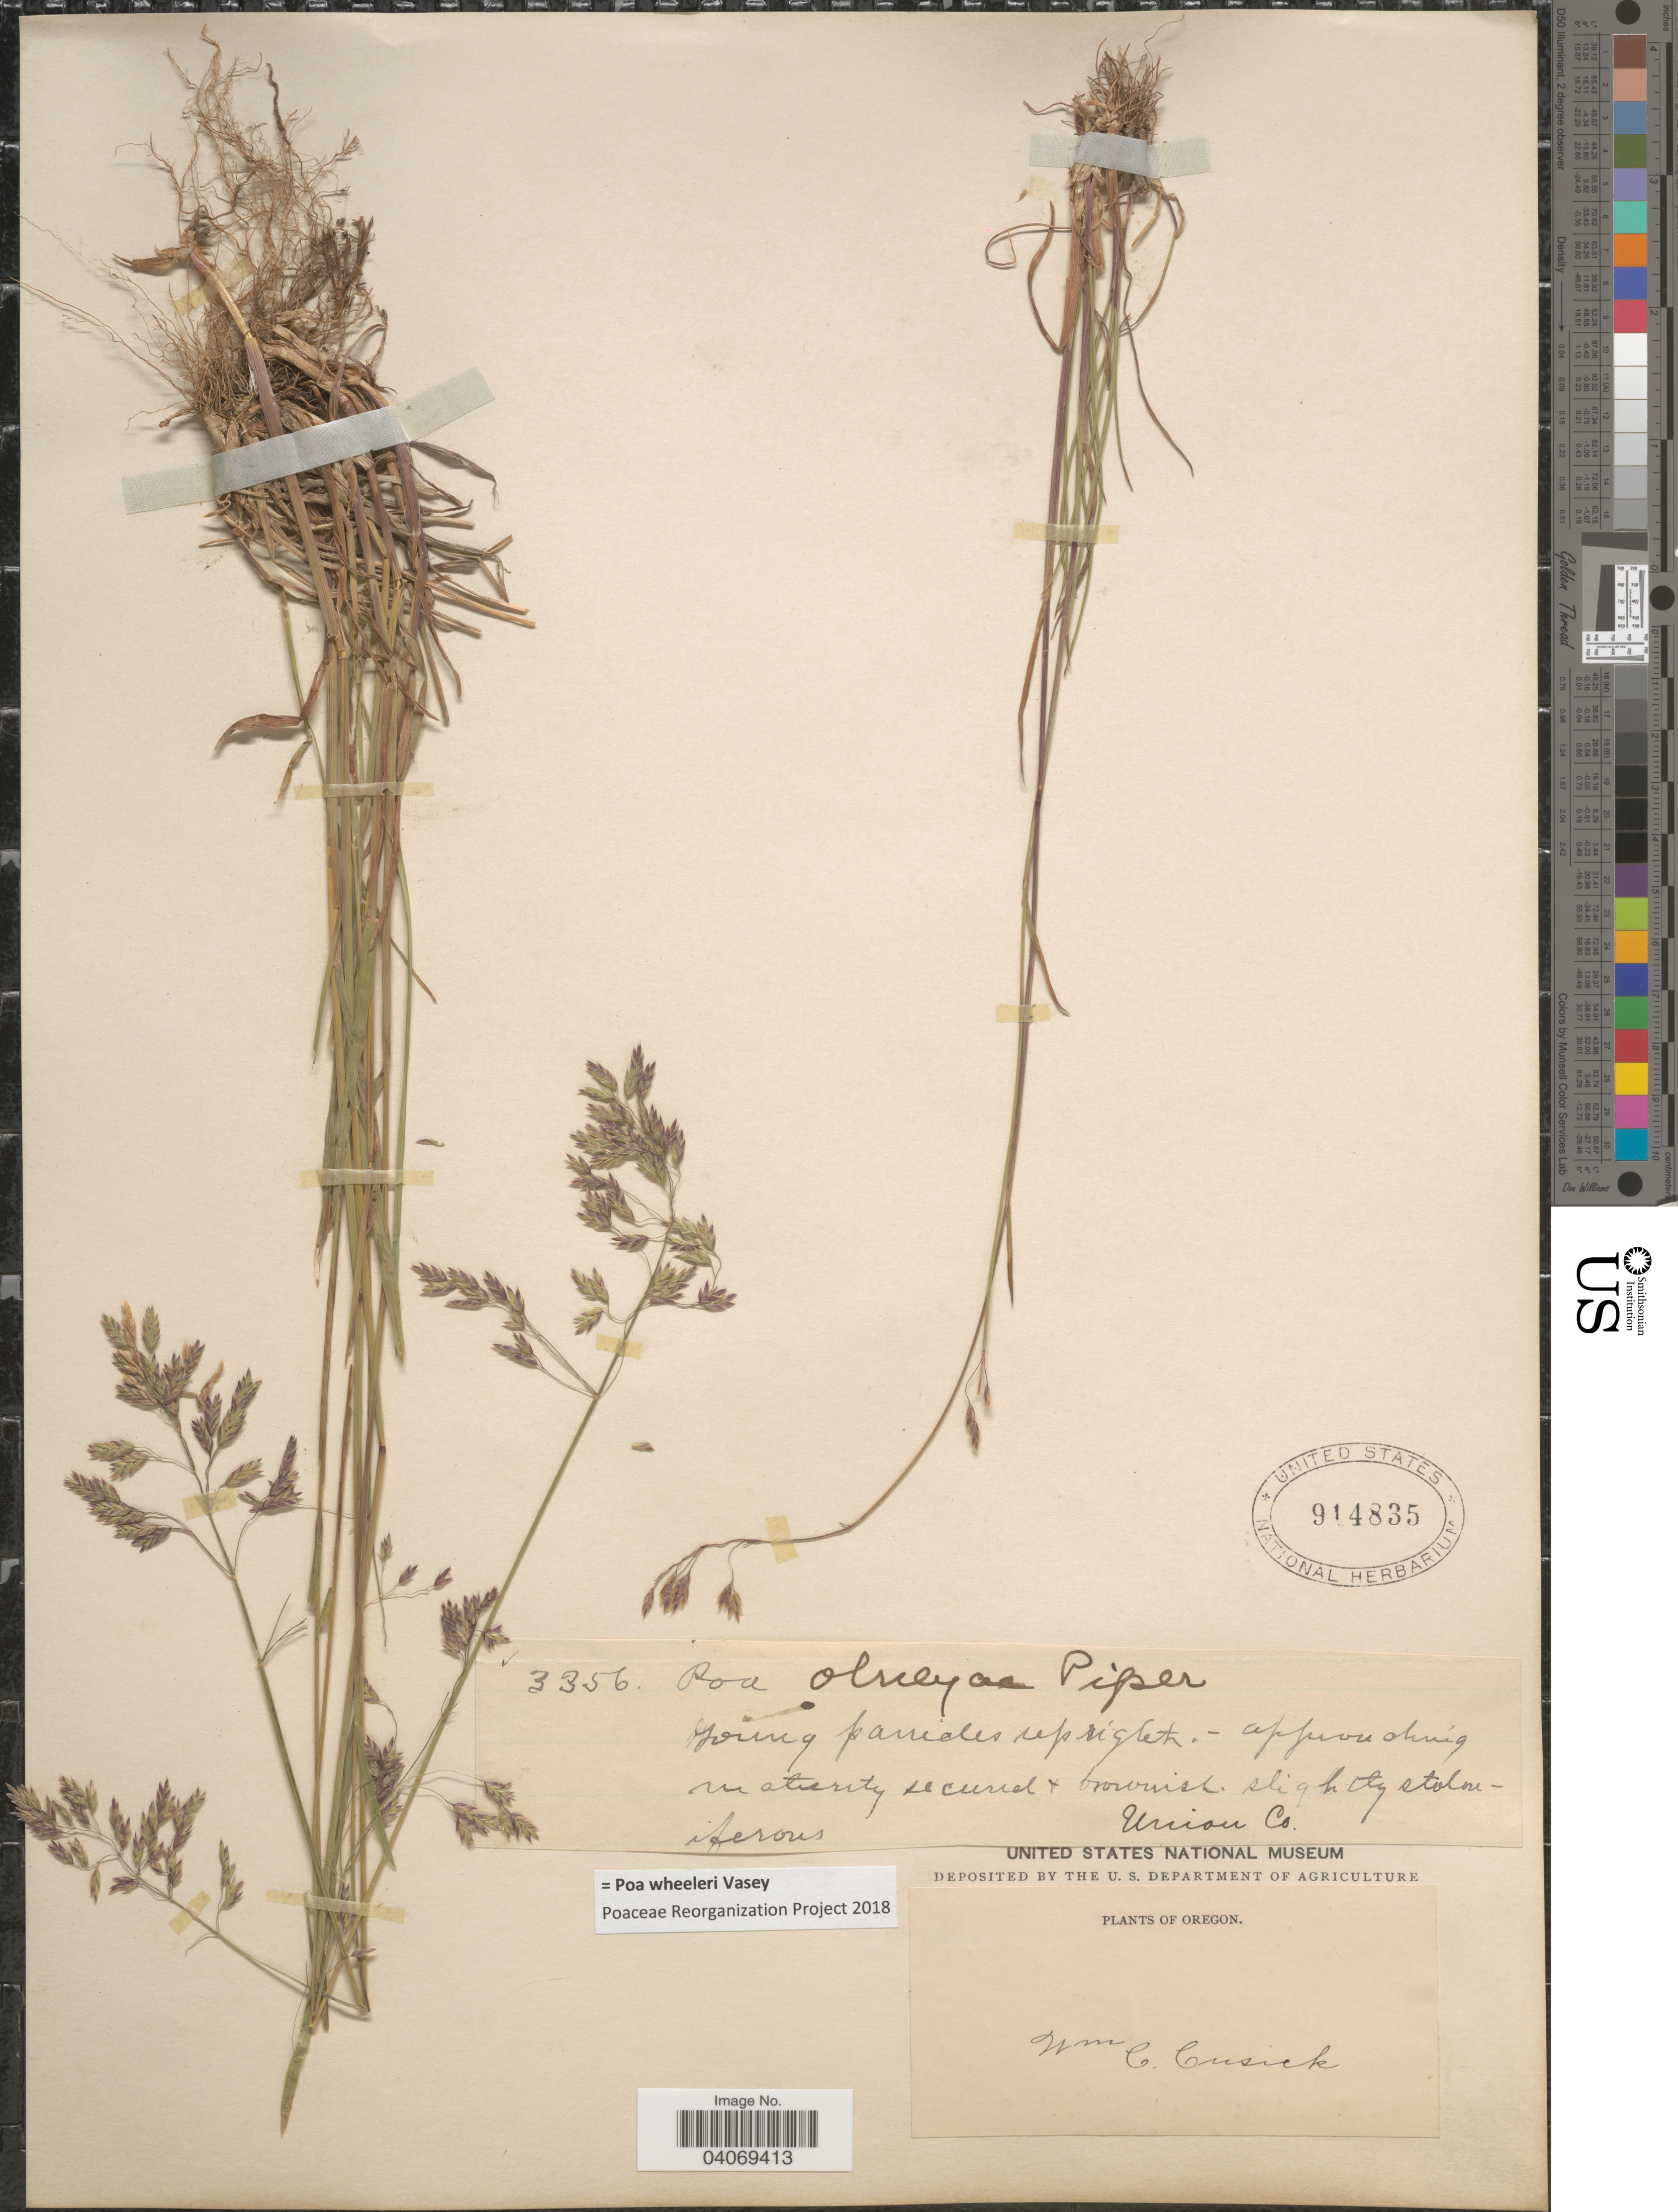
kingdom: Plantae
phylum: Tracheophyta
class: Liliopsida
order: Poales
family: Poaceae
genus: Poa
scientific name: Poa wheeleri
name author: Vasey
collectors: W. C. Cusick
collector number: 3356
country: United States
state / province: Oregon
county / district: Union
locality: Union Co.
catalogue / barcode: US 914835